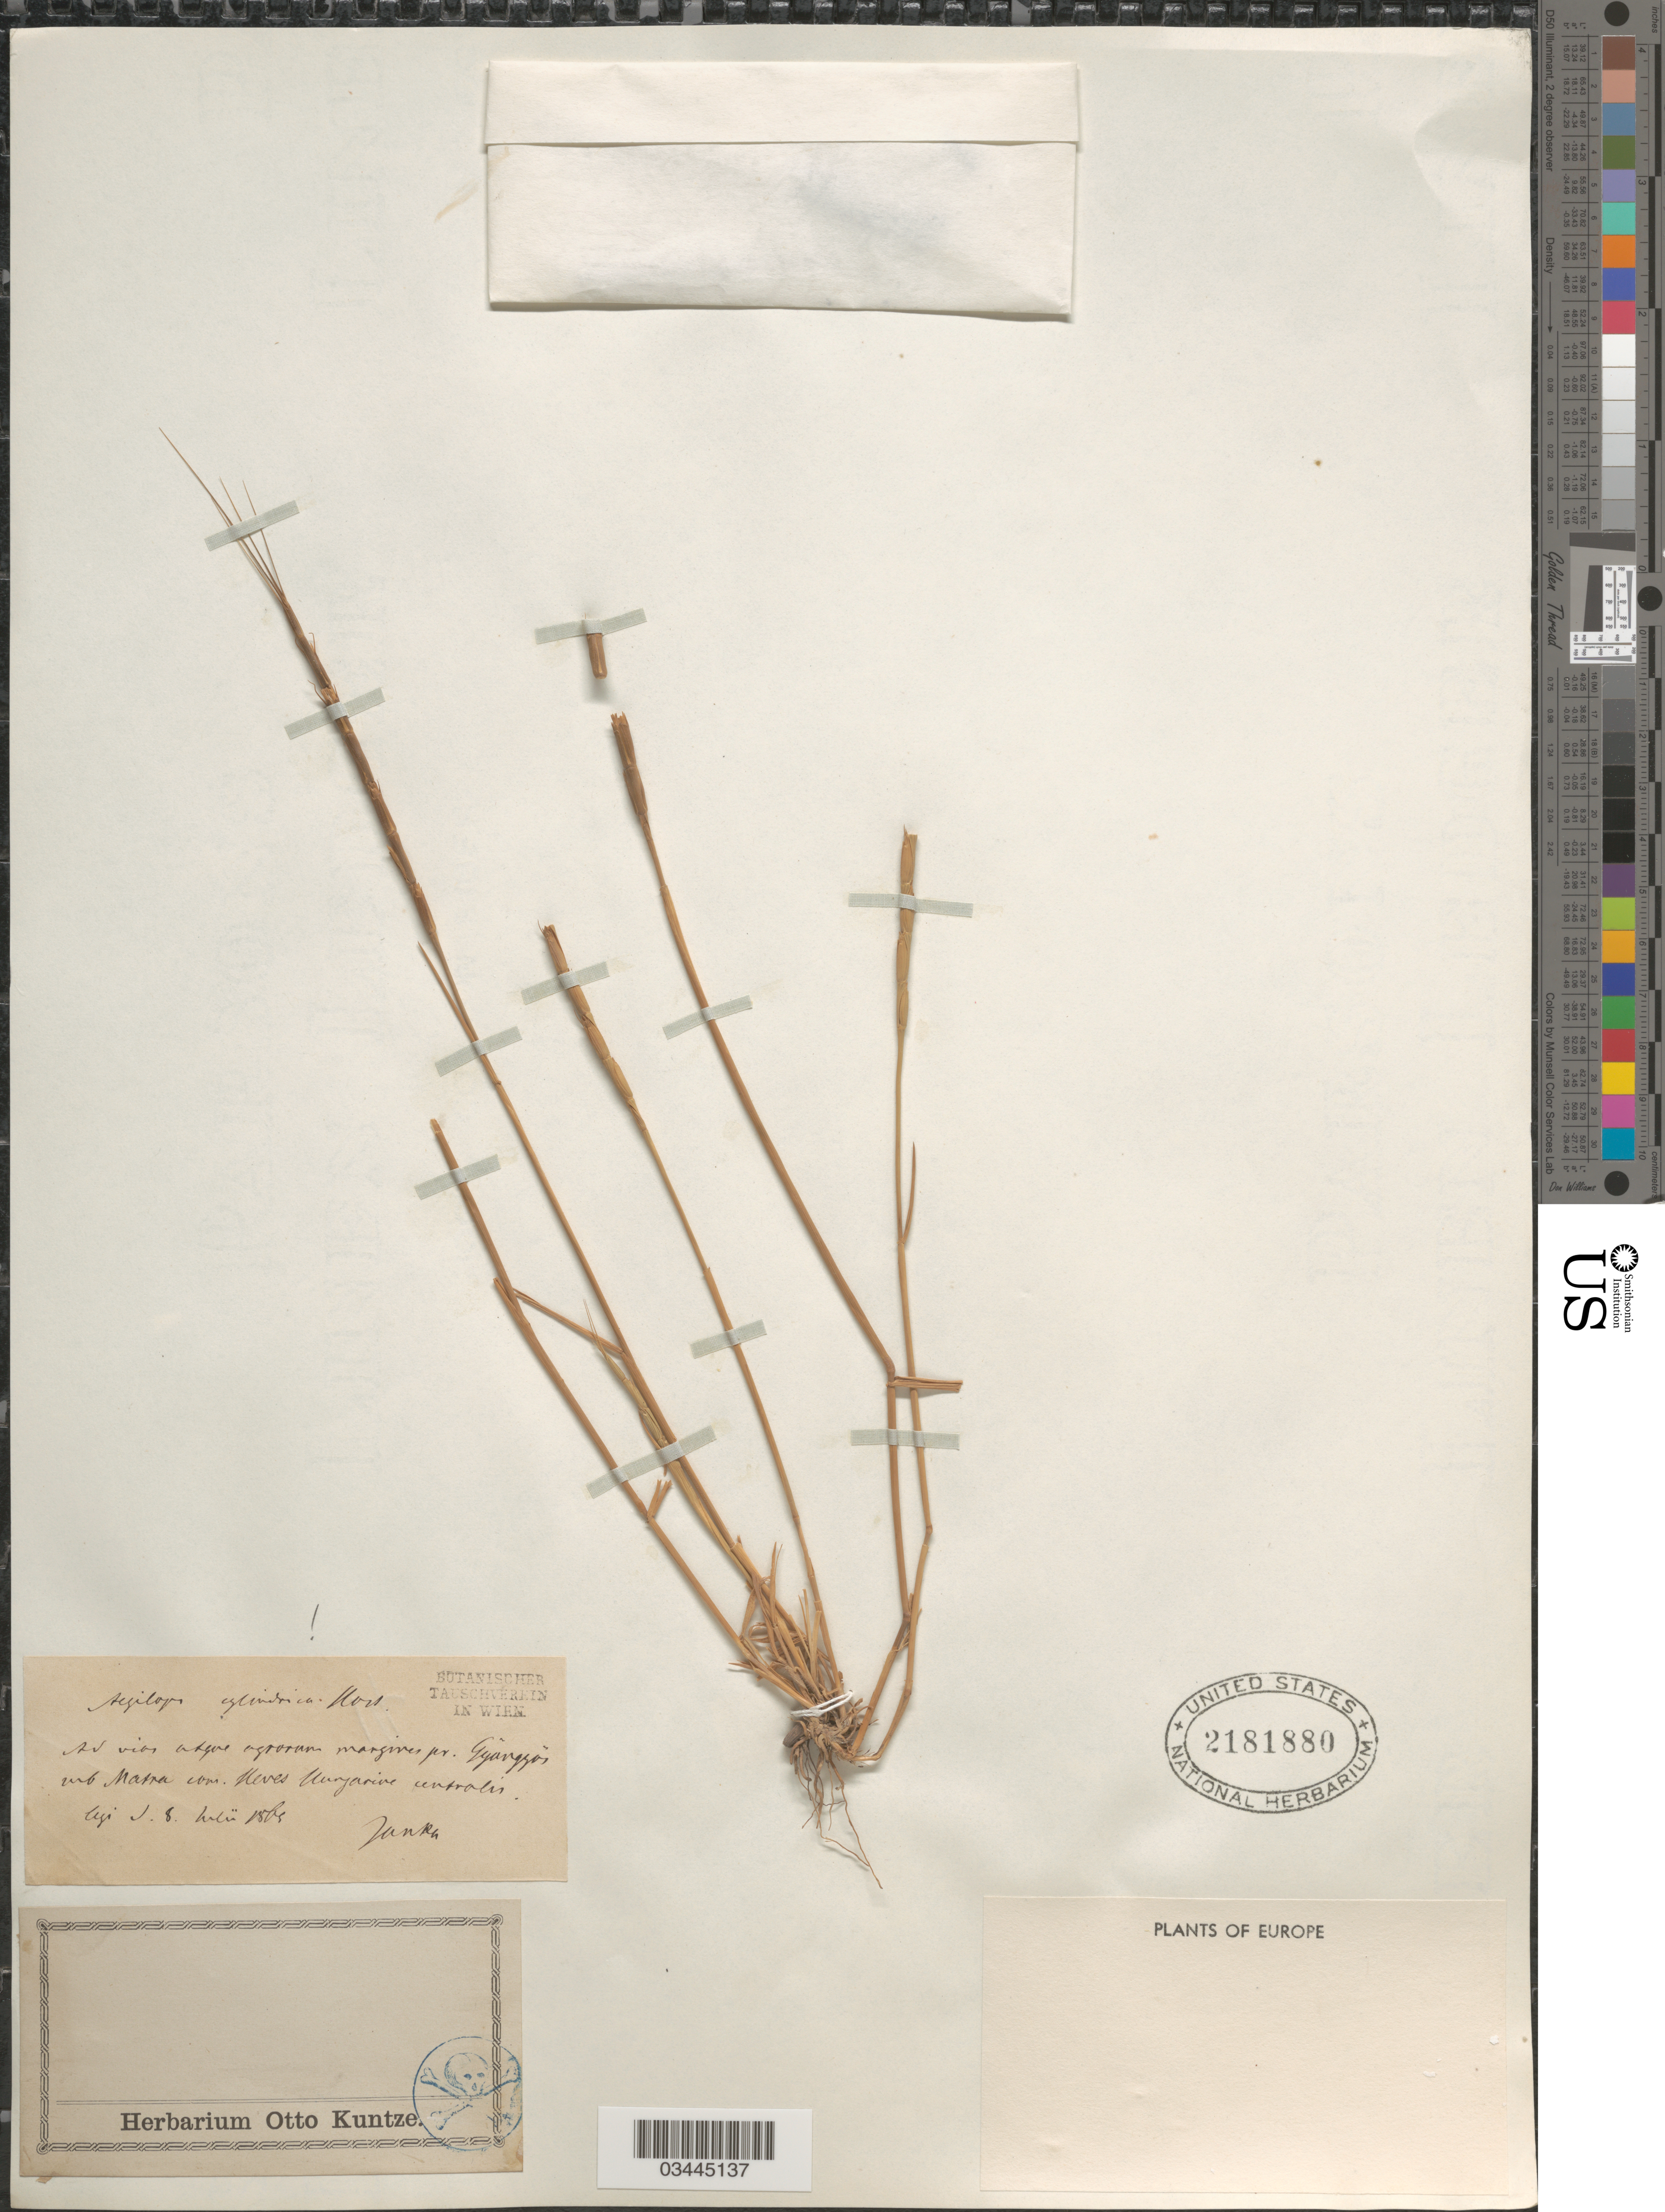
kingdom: Plantae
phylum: Tracheophyta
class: Liliopsida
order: Poales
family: Poaceae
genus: Aegilops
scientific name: Aegilops cylindrica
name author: Host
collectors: V. Janka von Bulcs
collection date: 1865-07-08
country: Hungary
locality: Ad vias utque argoram margines pr. Gyöngyös urb Matra com. Heves Uurjarive [interpreted] centralis. Europe.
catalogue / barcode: US 2181880